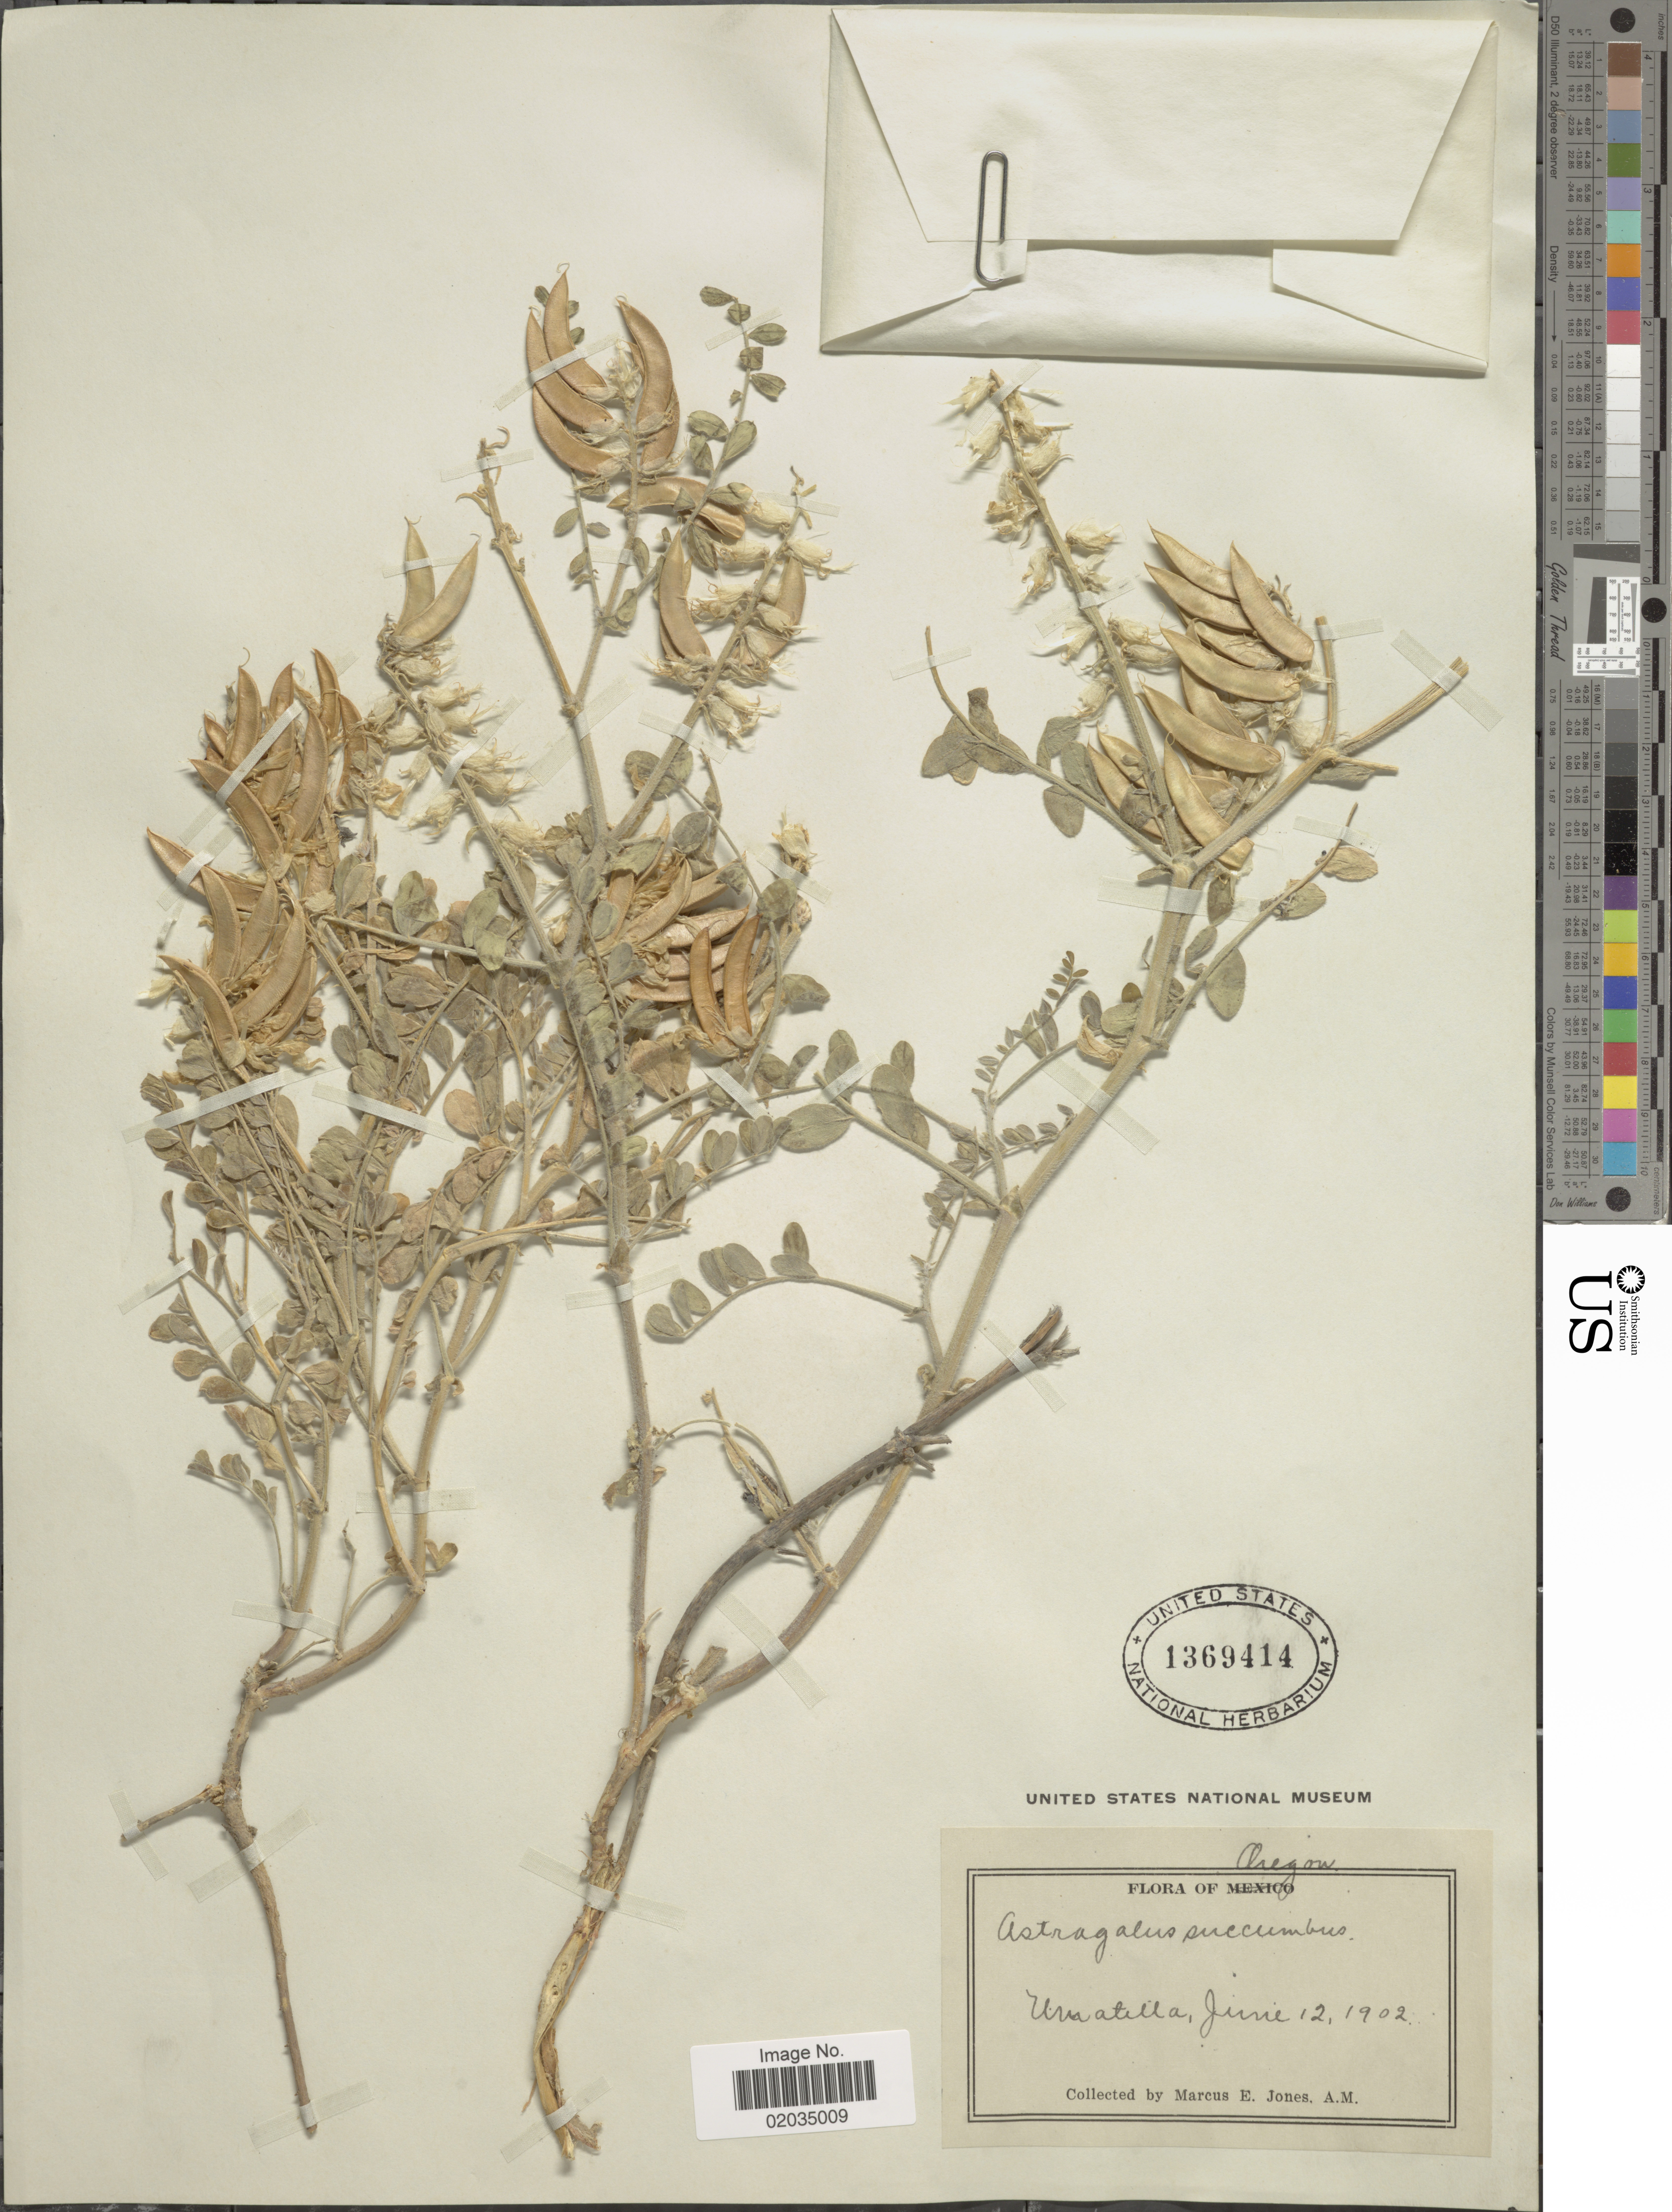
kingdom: Plantae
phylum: Tracheophyta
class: Magnoliopsida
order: Fabales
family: Fabaceae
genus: Astragalus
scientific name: Astragalus succumbens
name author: Hook.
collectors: M. E. Jones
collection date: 1902-06-12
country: United States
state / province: Oregon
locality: Umatilla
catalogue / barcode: US 1369414